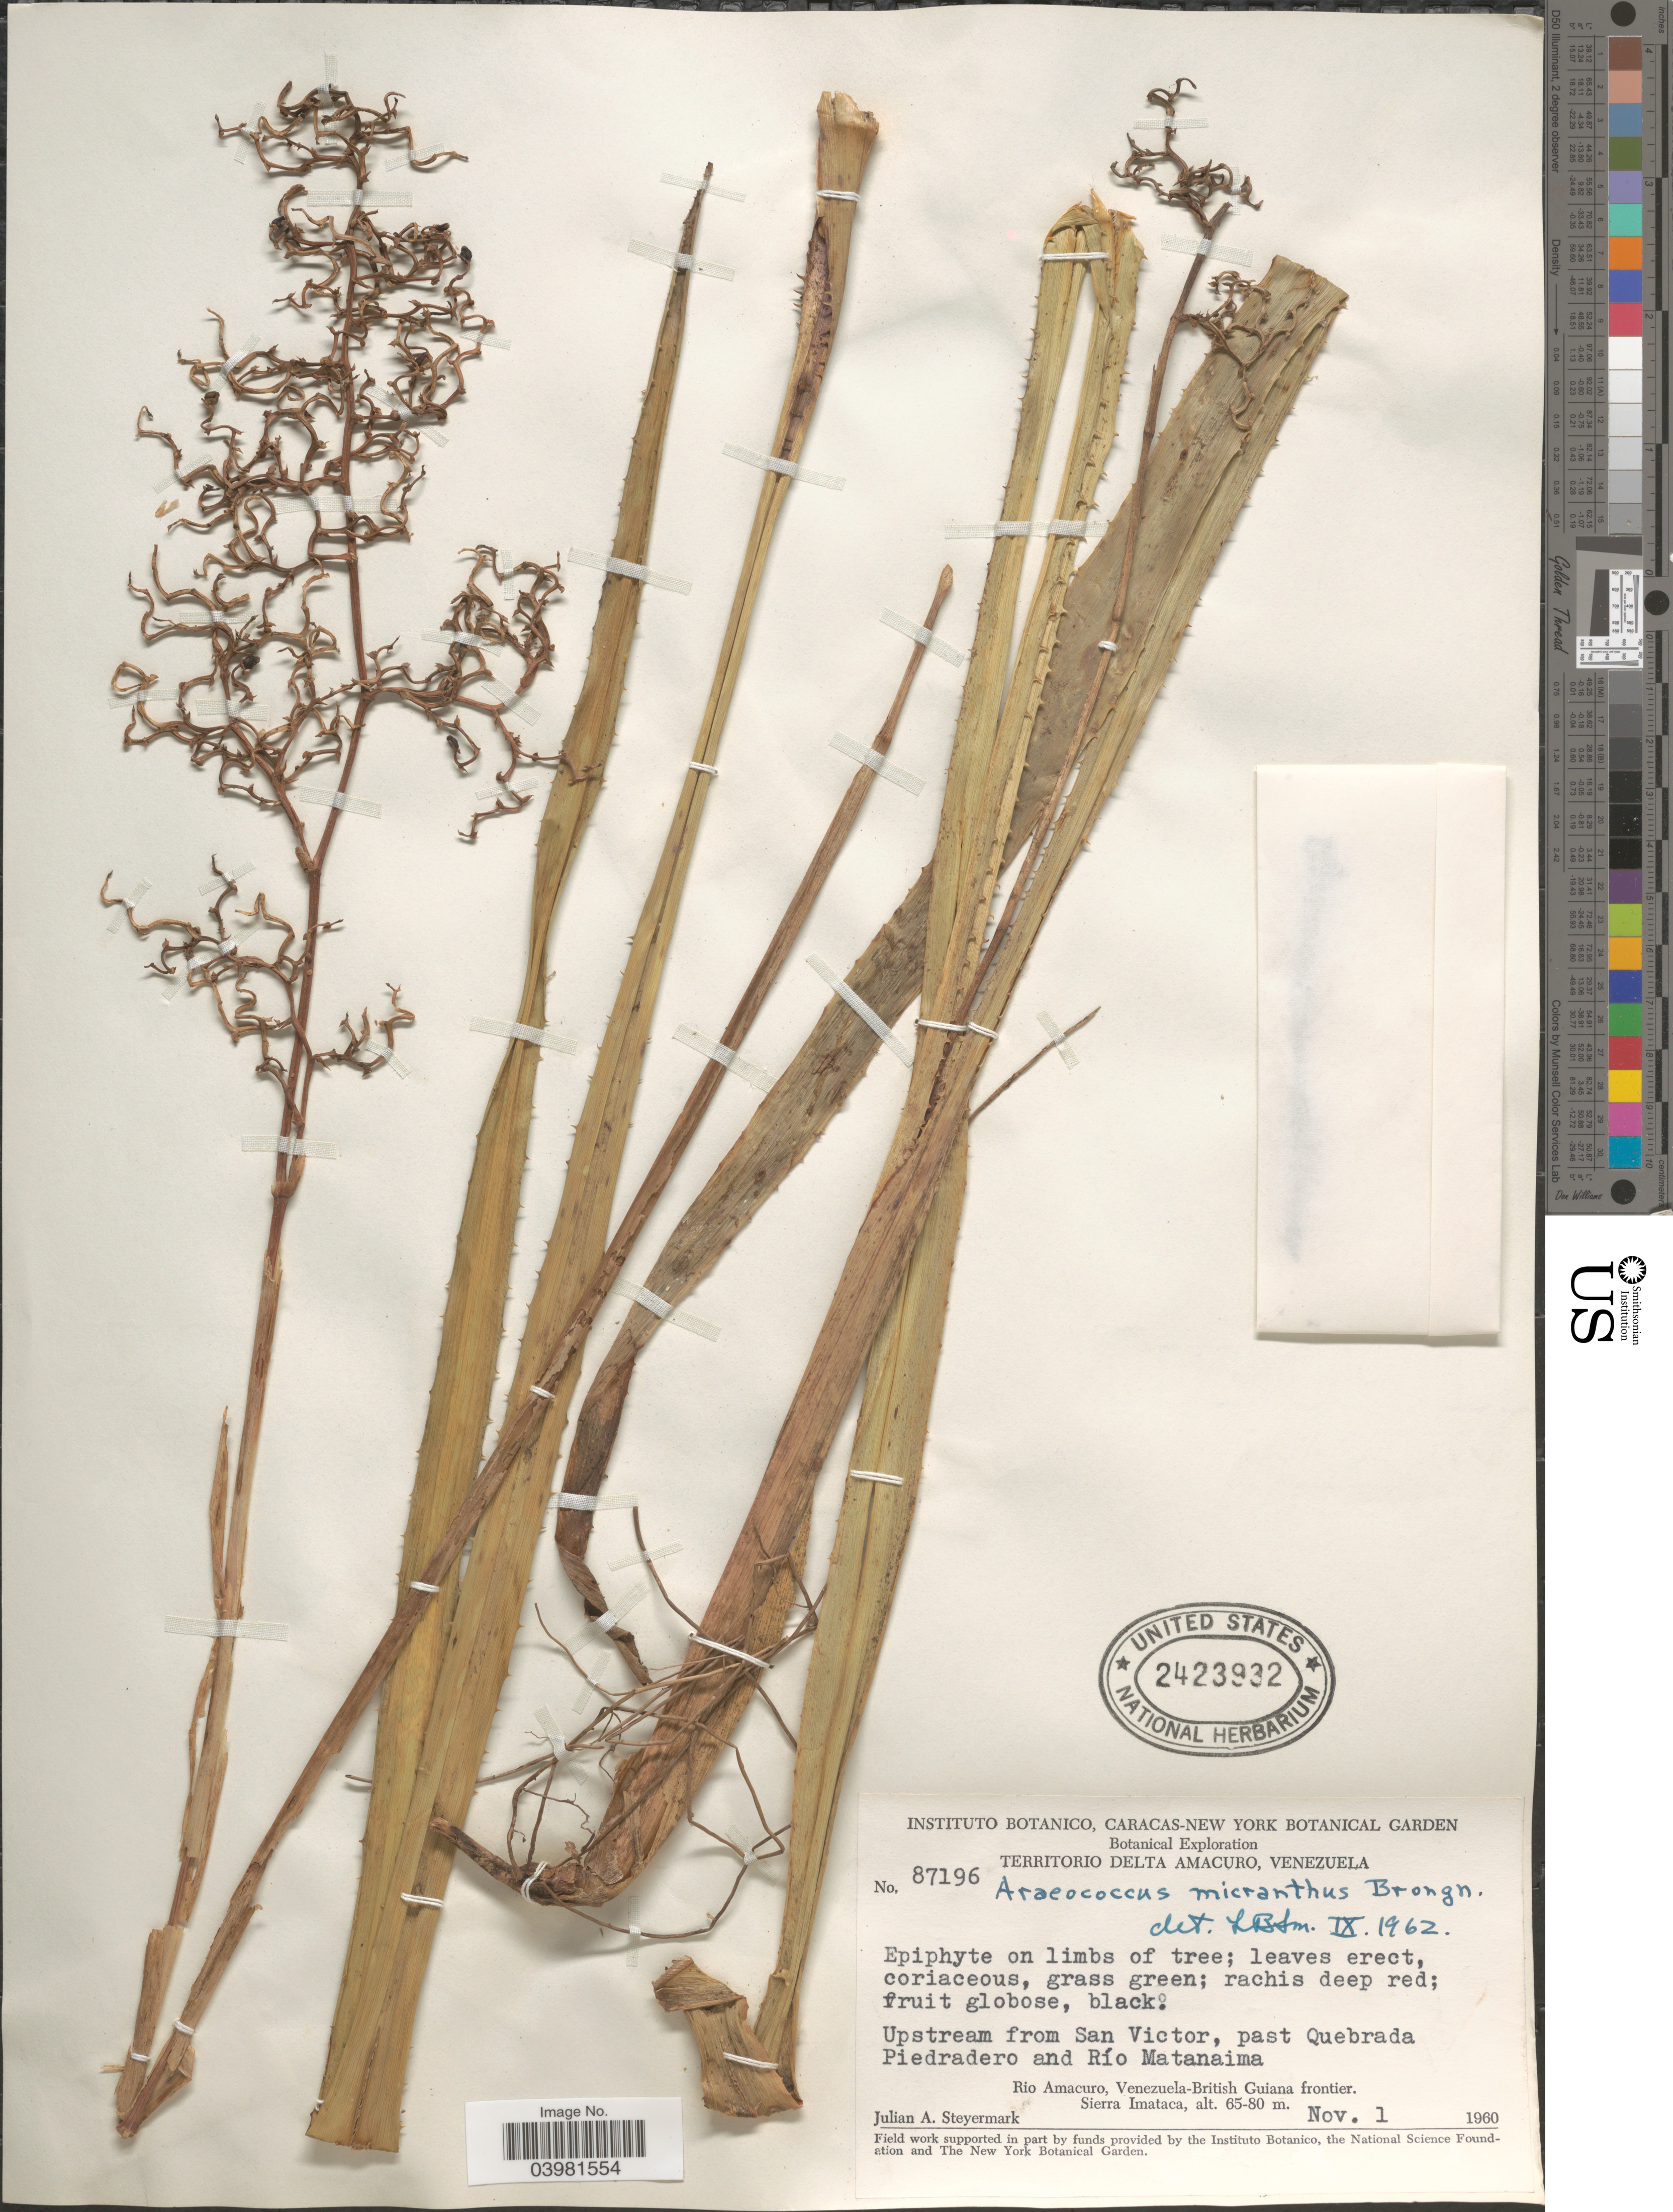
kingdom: Plantae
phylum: Tracheophyta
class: Liliopsida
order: Poales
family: Bromeliaceae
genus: Araeococcus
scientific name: Araeococcus micranthus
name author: Brongn.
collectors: J. Steyermark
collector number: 87196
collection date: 1960-11-01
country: Venezuela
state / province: Delta Amacuro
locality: Upstream from San Victor, past Quebrada Piedradero and Río Matanaima. Rio Amacuro, Venezuela-British Guiana frontier. Sierra Imataca.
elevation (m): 65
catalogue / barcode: US 2423932